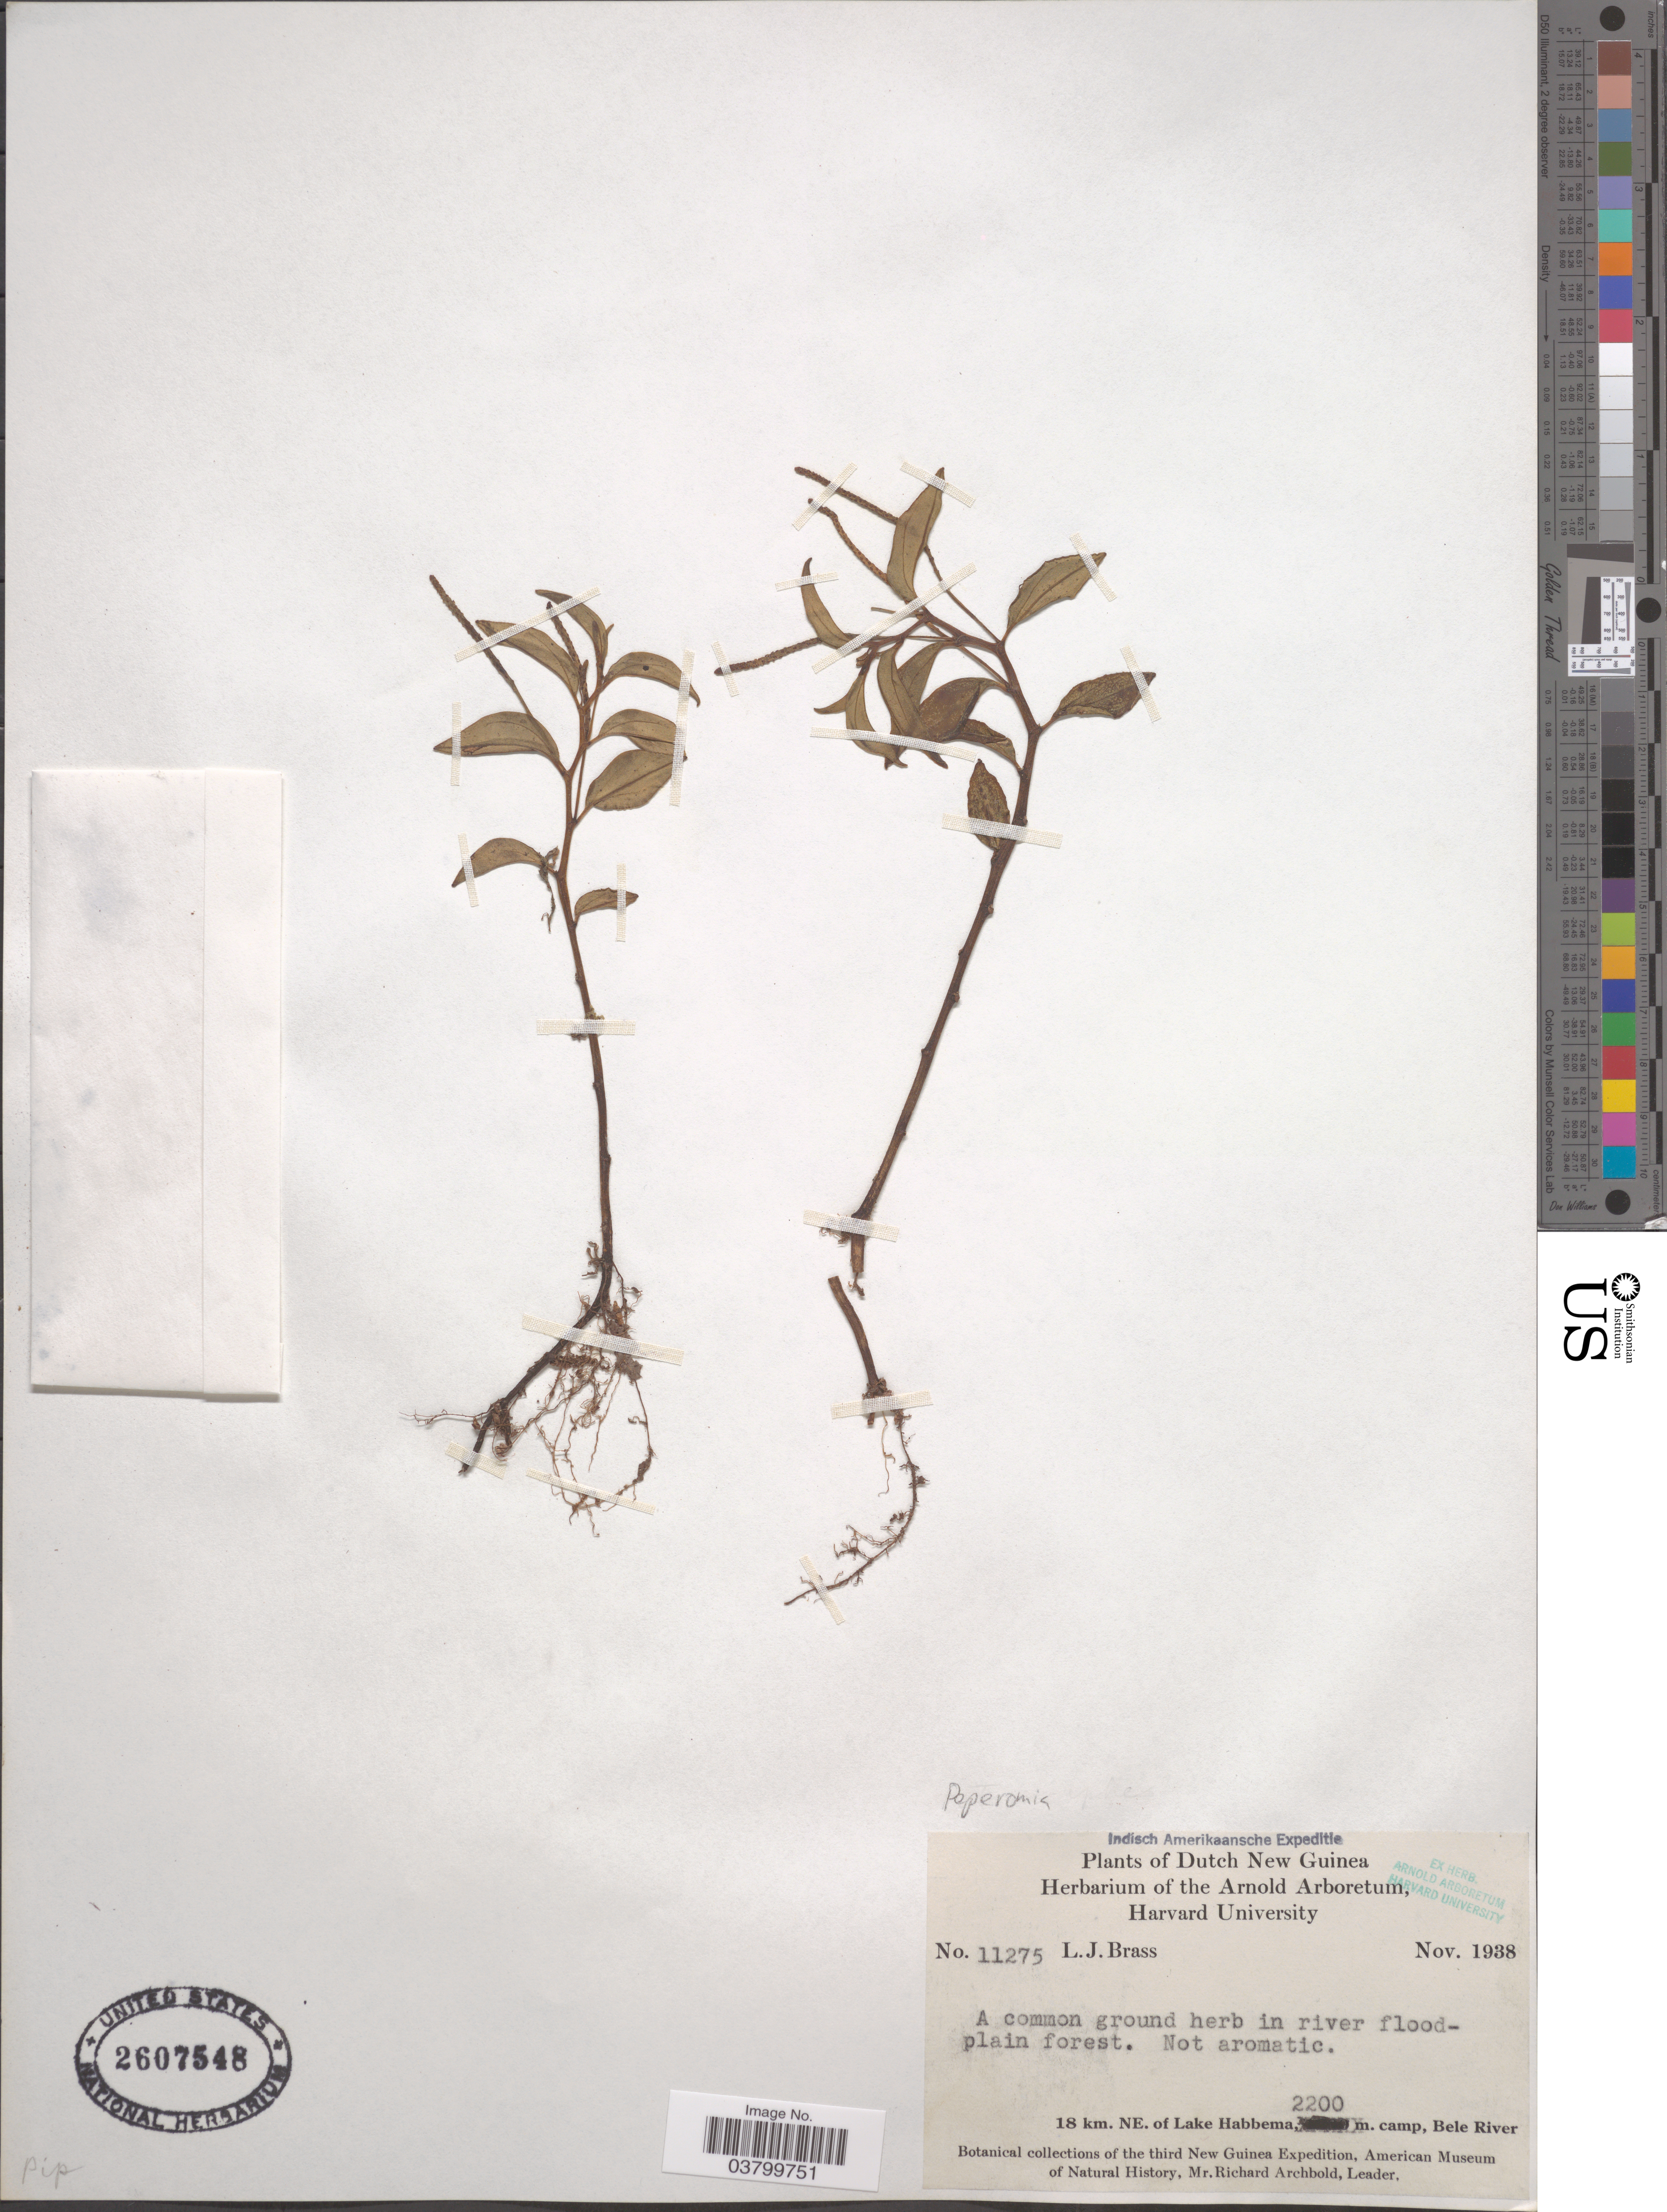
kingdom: Plantae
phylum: Tracheophyta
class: Magnoliopsida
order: Piperales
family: Piperaceae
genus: Peperomia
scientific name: Peperomia sp.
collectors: L. J. Brass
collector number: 11275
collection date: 1938-11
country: Indonesia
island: New Guinea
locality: Dutch New Guinea. 18 km. NE. of Lake Habbema, camp, Bele River.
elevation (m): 2200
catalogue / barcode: US 2607548